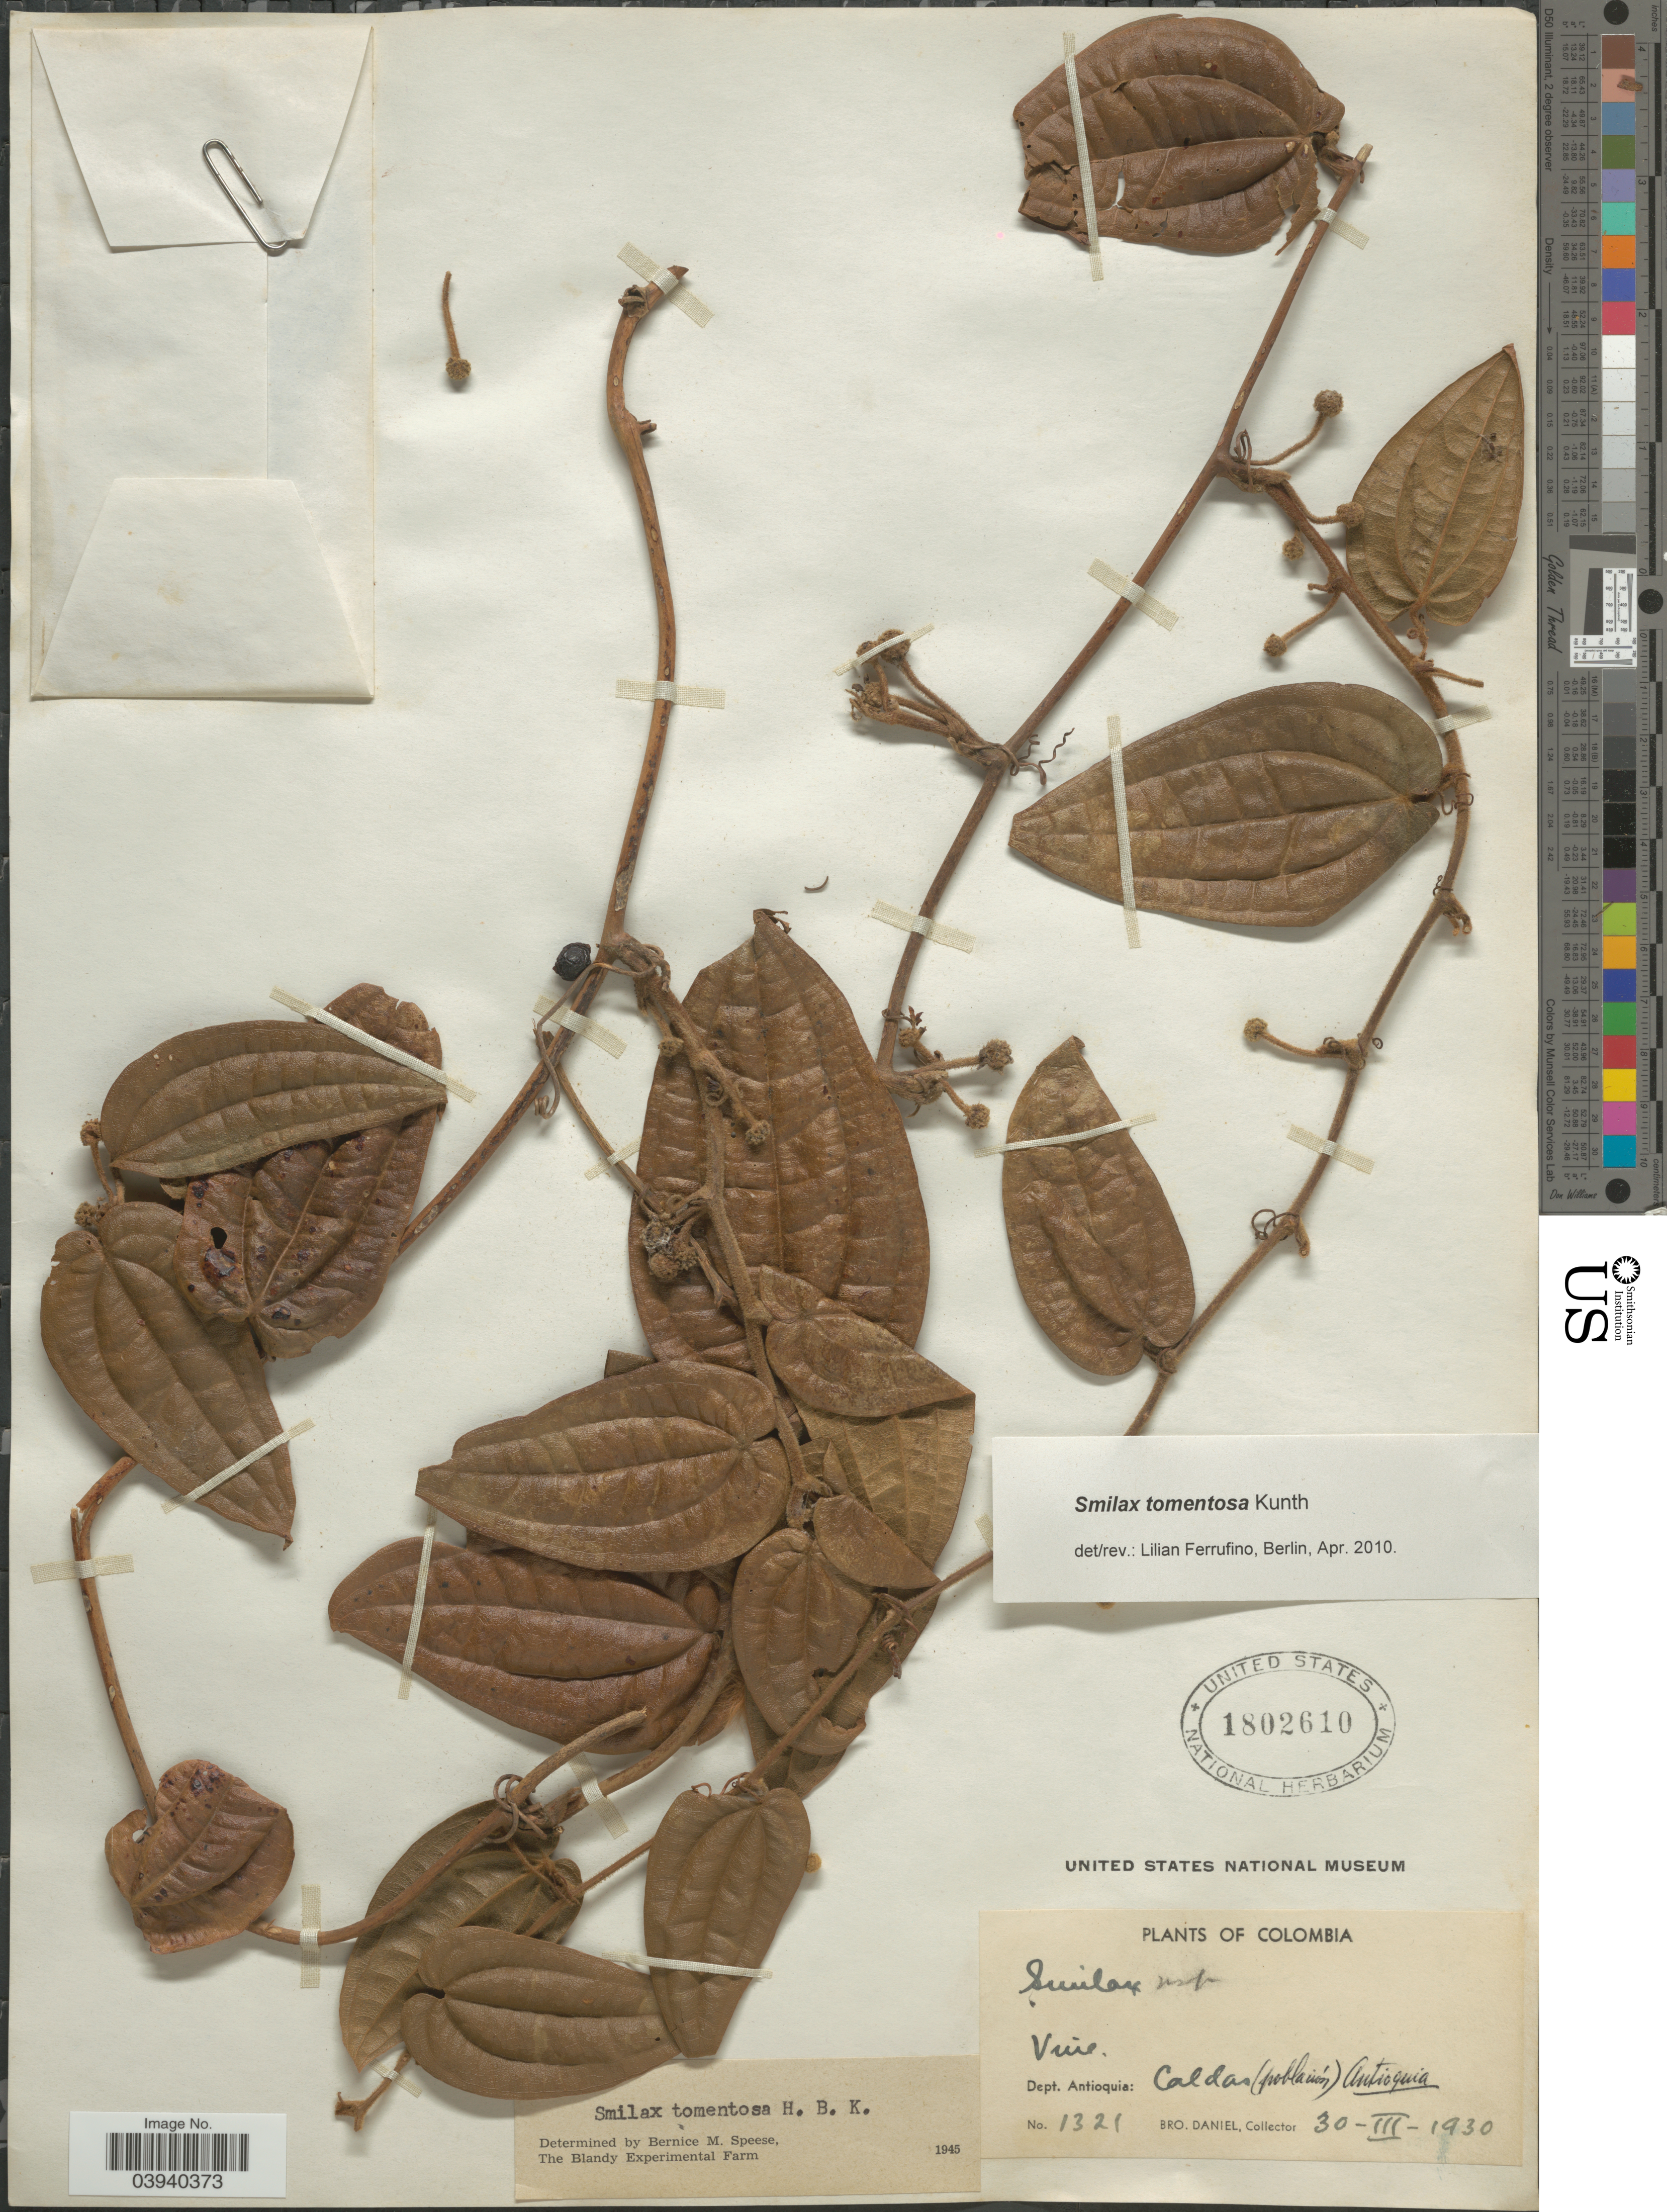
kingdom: Plantae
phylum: Tracheophyta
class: Liliopsida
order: Liliales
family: Smilacaceae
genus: Smilax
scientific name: Smilax tomentosa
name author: Kunth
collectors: Bro. Daniel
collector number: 1321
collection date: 1930-03-30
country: Colombia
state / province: Antioquia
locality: Dept. Antioquia: Caldas. Antioquia.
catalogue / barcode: US 1802610